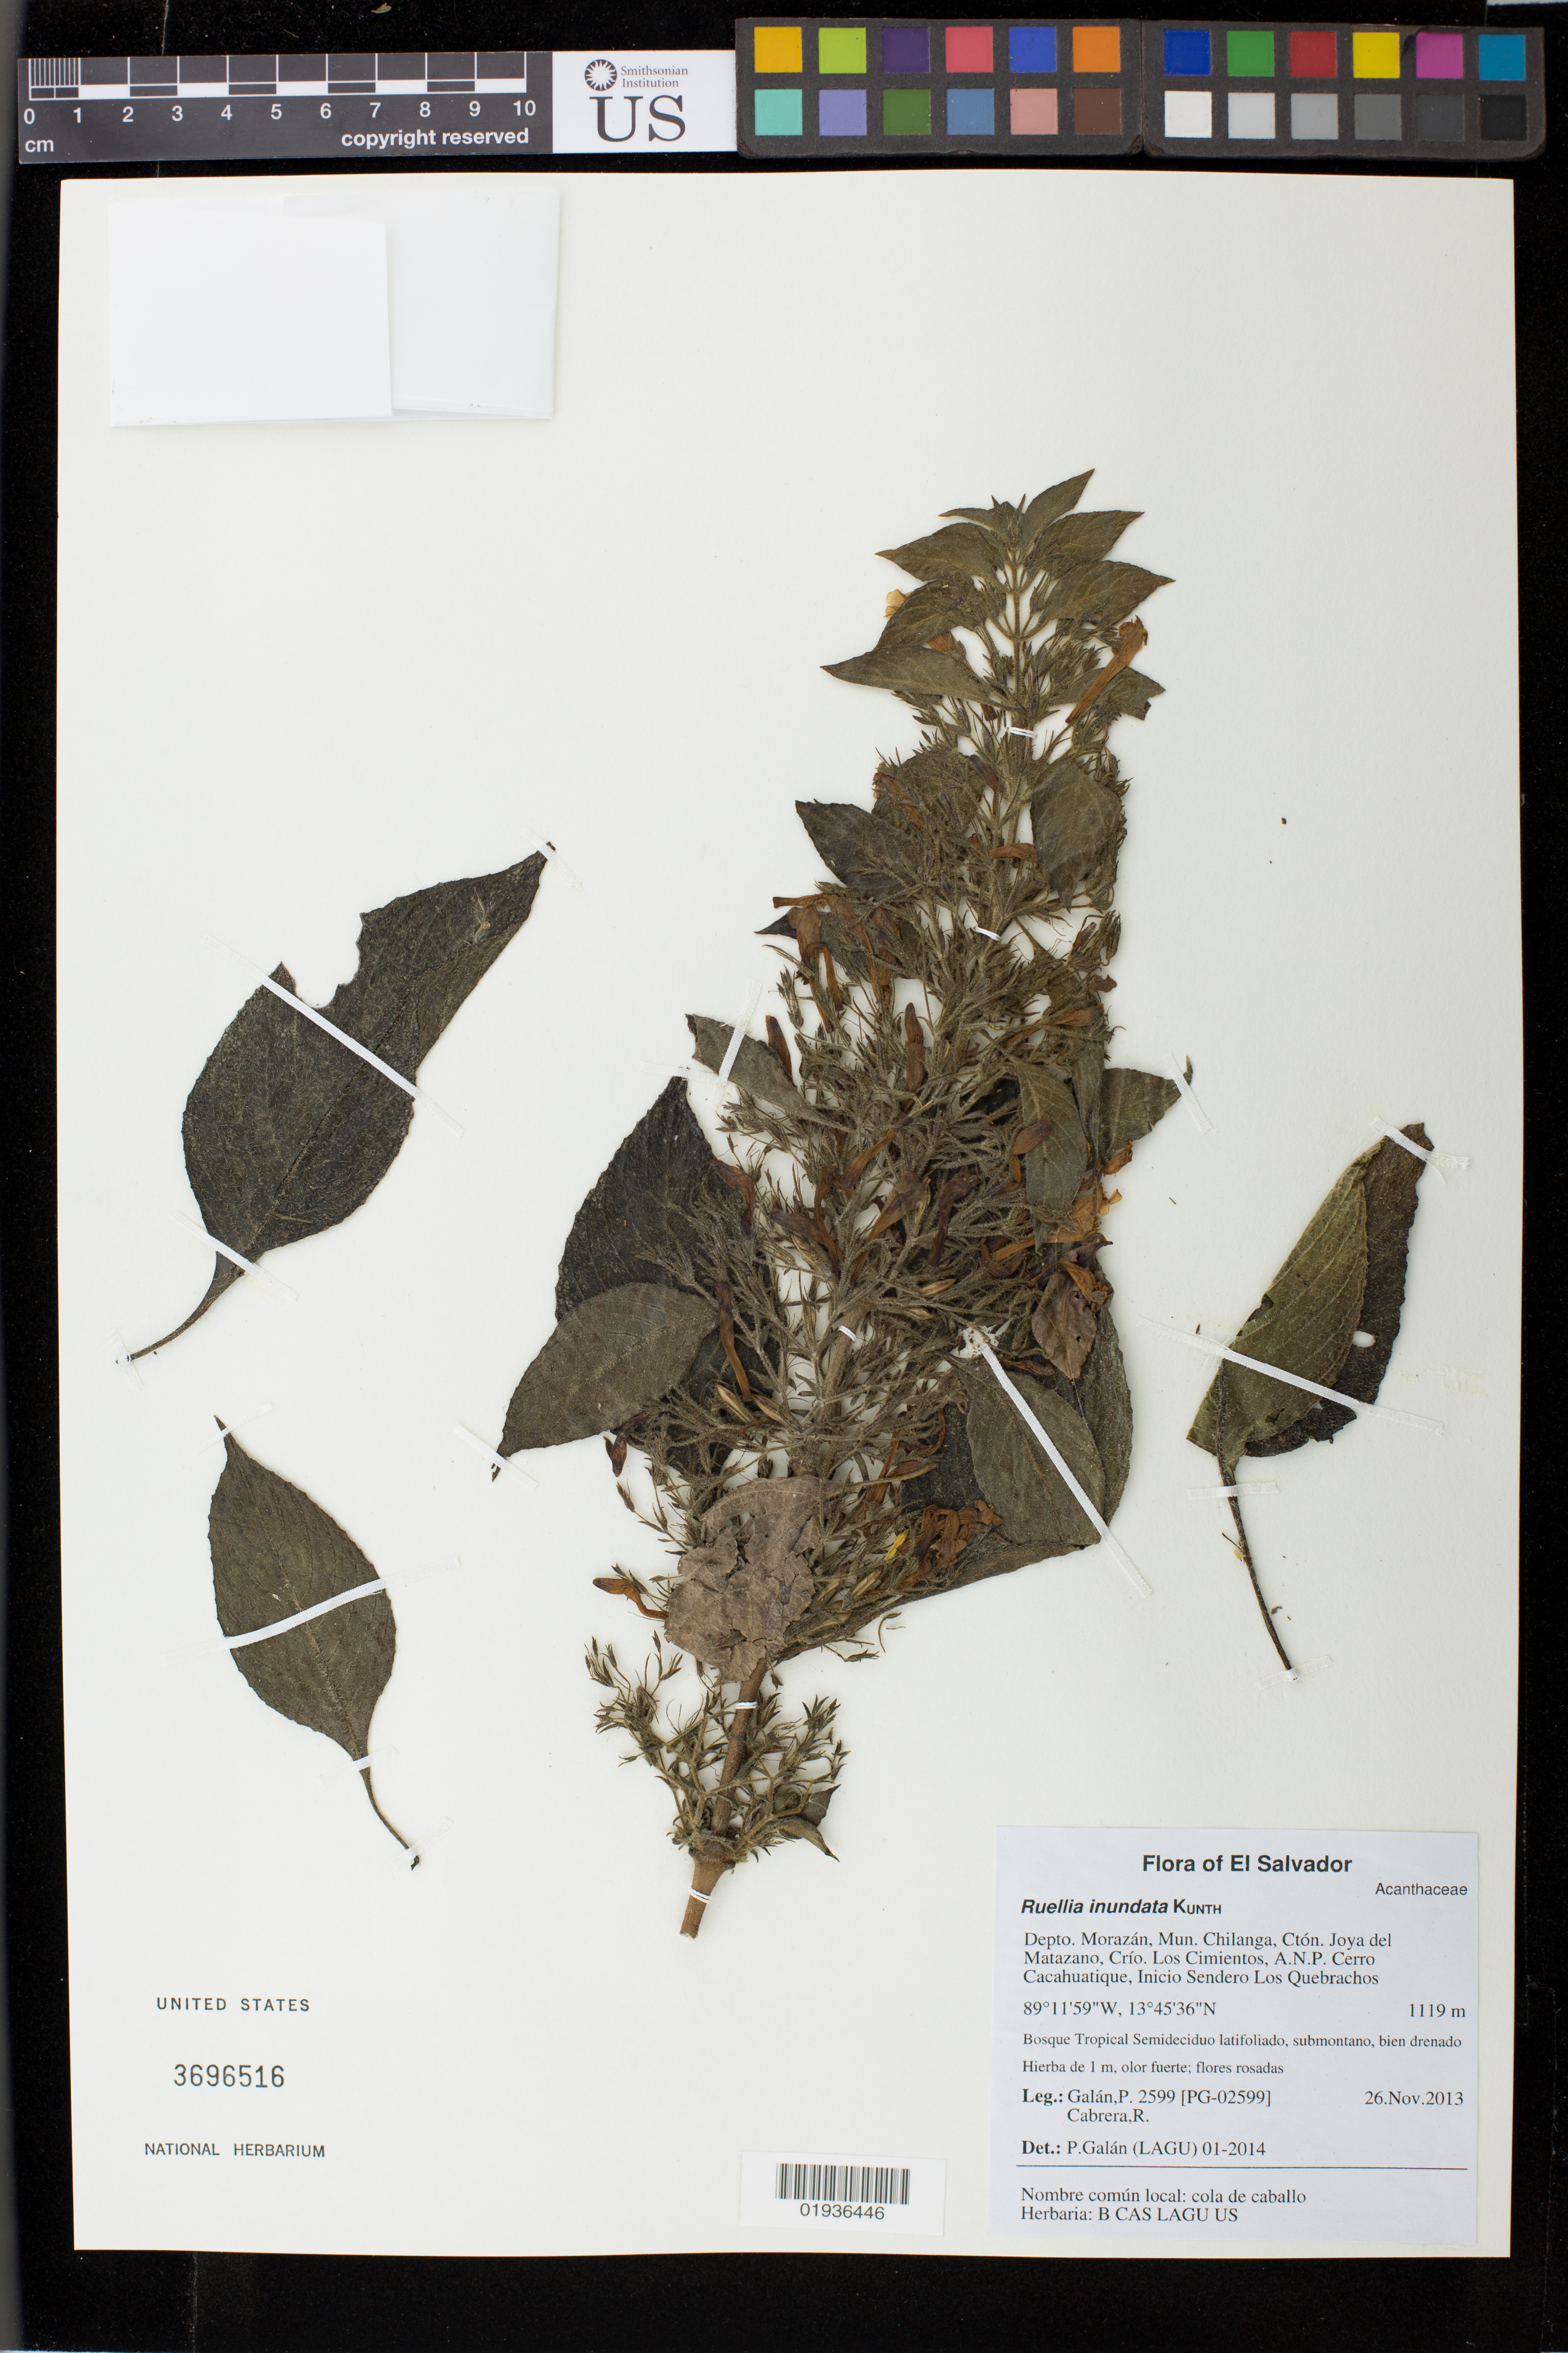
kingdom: Plantae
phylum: Tracheophyta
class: Magnoliopsida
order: Lamiales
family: Acanthaceae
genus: Ruellia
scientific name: Ruellia inundata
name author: Kunth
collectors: P. Galan & R. Cabrera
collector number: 2599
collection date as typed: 26.Nov.2013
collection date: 2013-11-26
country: El Salvador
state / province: Morazán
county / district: Chilanga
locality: Cton. Joya del Matazano, Crio. Los Cimientos, A.N.P. Cerro Cacahuatique, Inicio Sendero Los Quebrachos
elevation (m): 1119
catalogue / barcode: US 3696516